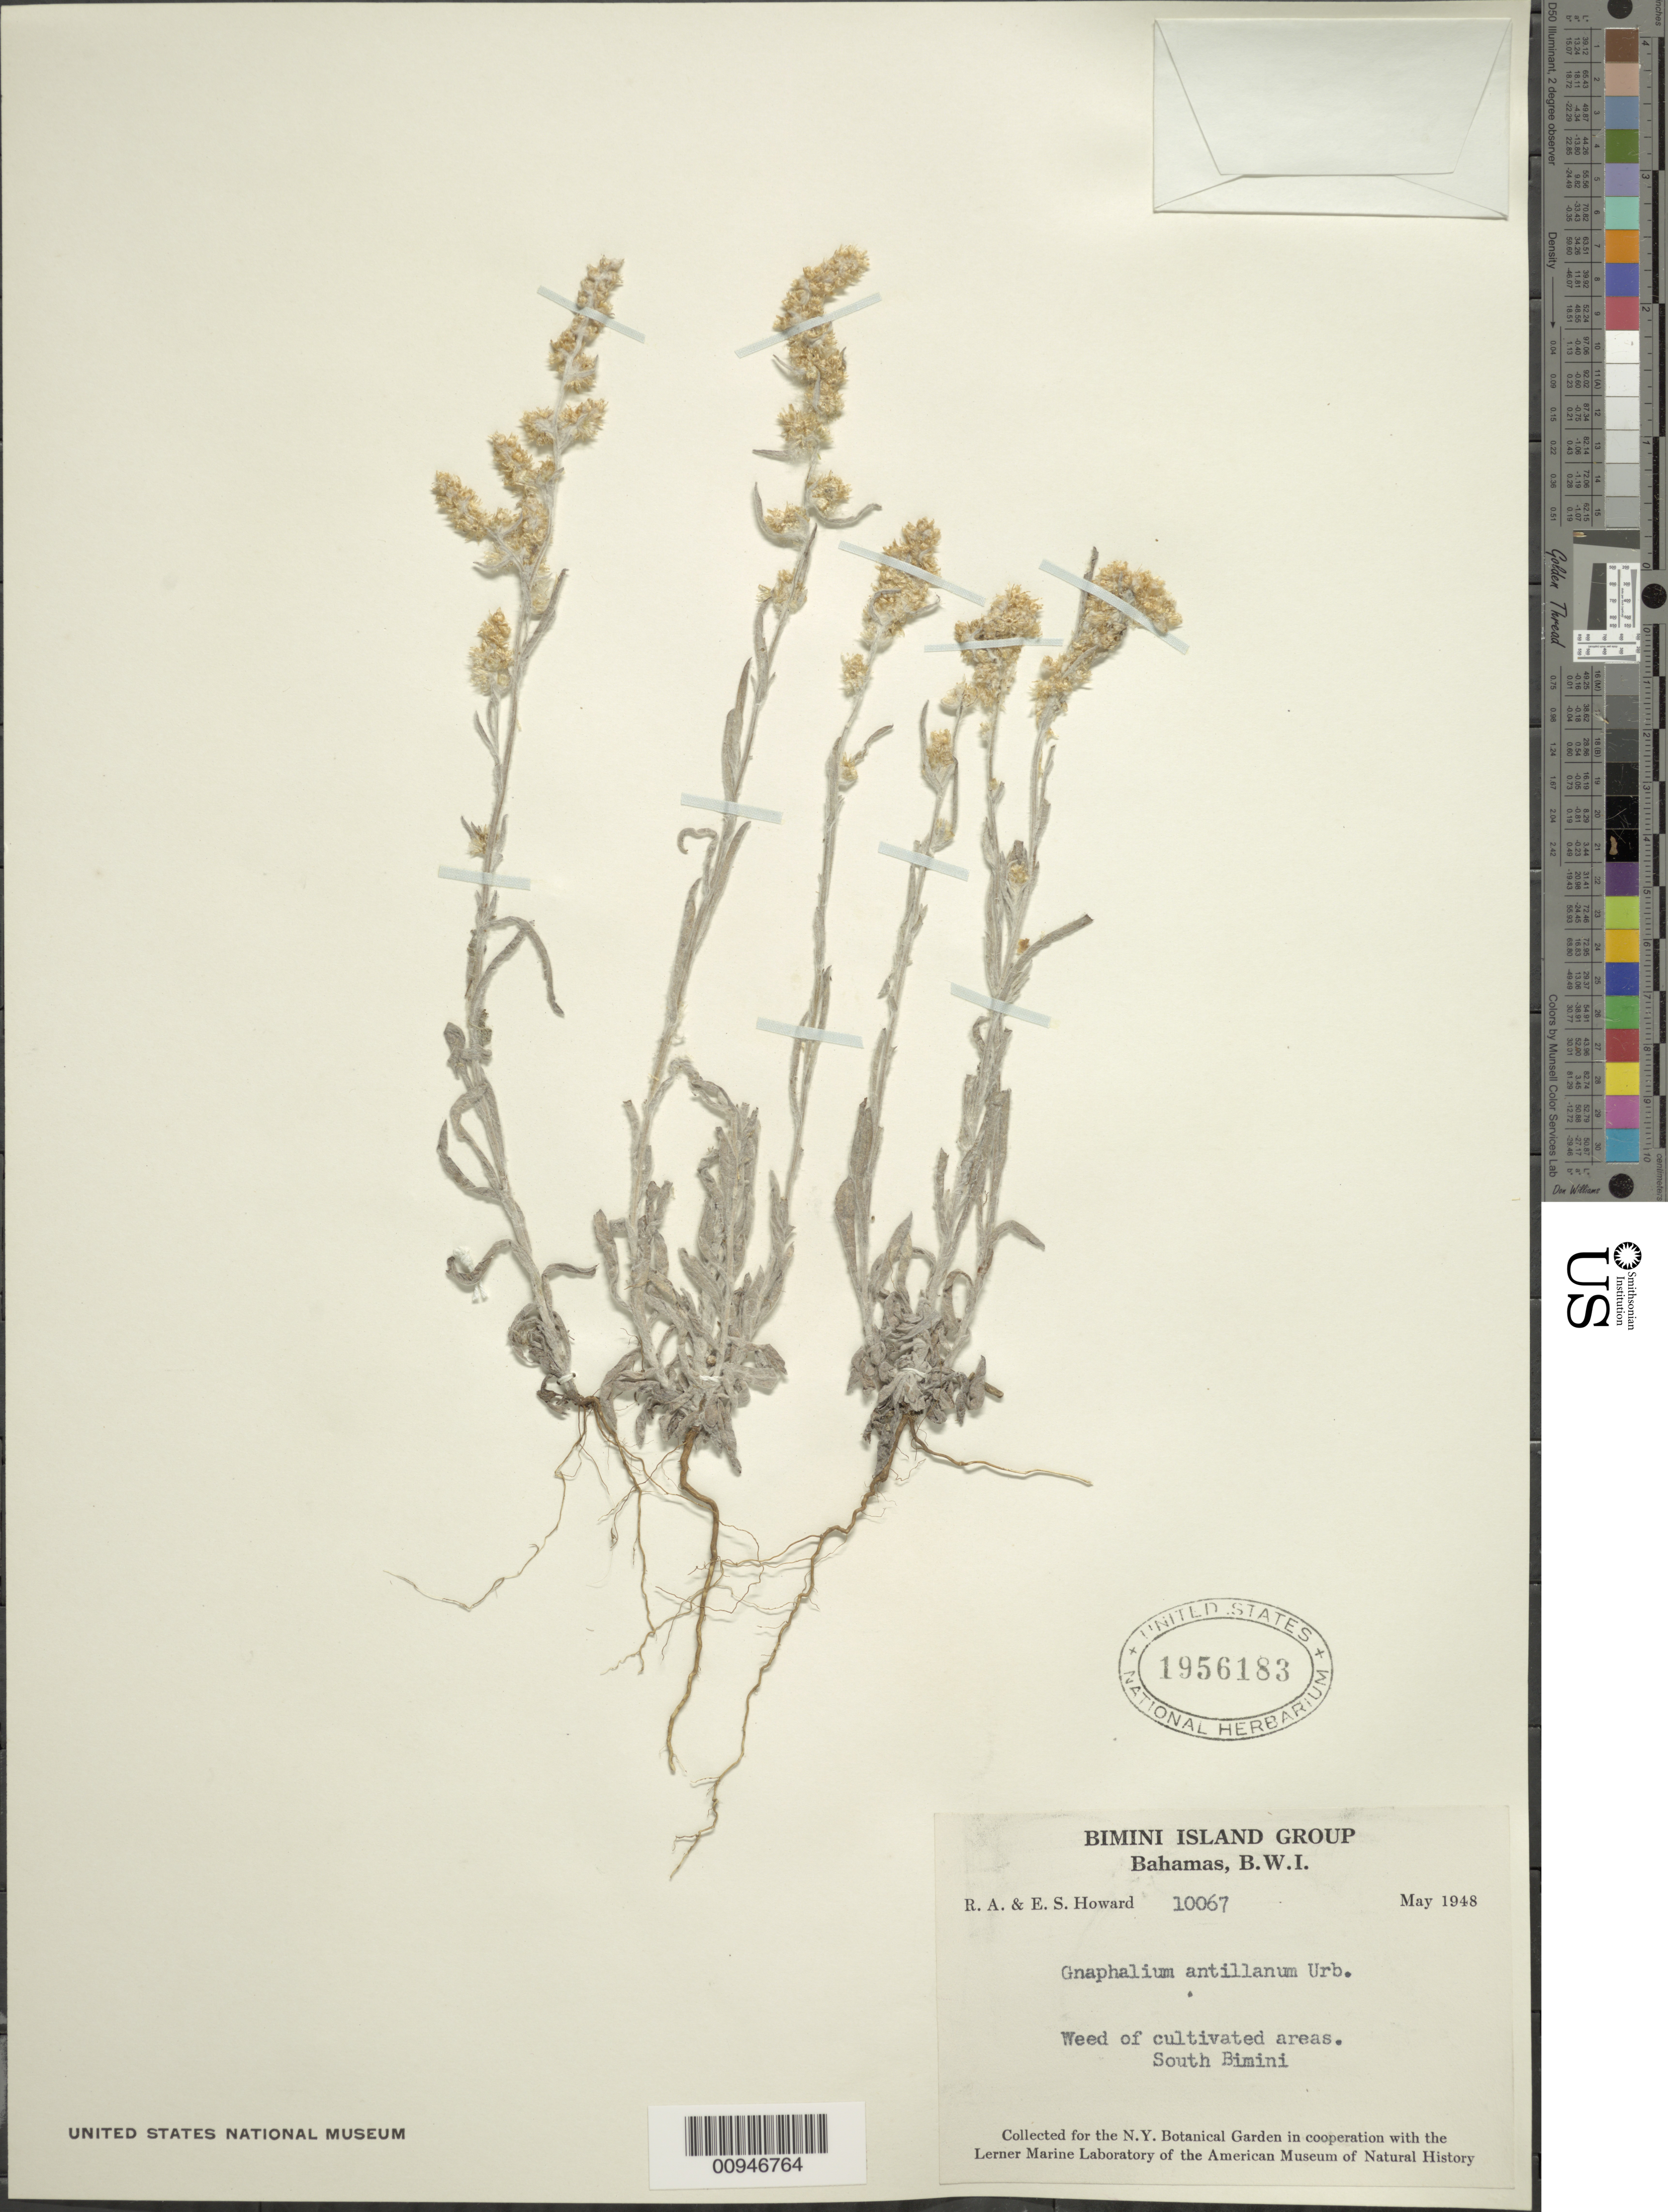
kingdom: Plantae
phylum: Tracheophyta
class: Magnoliopsida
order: Asterales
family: Asteraceae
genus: Gamochaeta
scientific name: Gamochaeta antillana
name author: (Urb.) Anderb.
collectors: R. A. Howard & E. S. Howard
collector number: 10067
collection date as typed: May 1948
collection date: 1948-05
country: Bahamas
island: South Bimini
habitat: Cultivated areas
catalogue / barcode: US 1956183